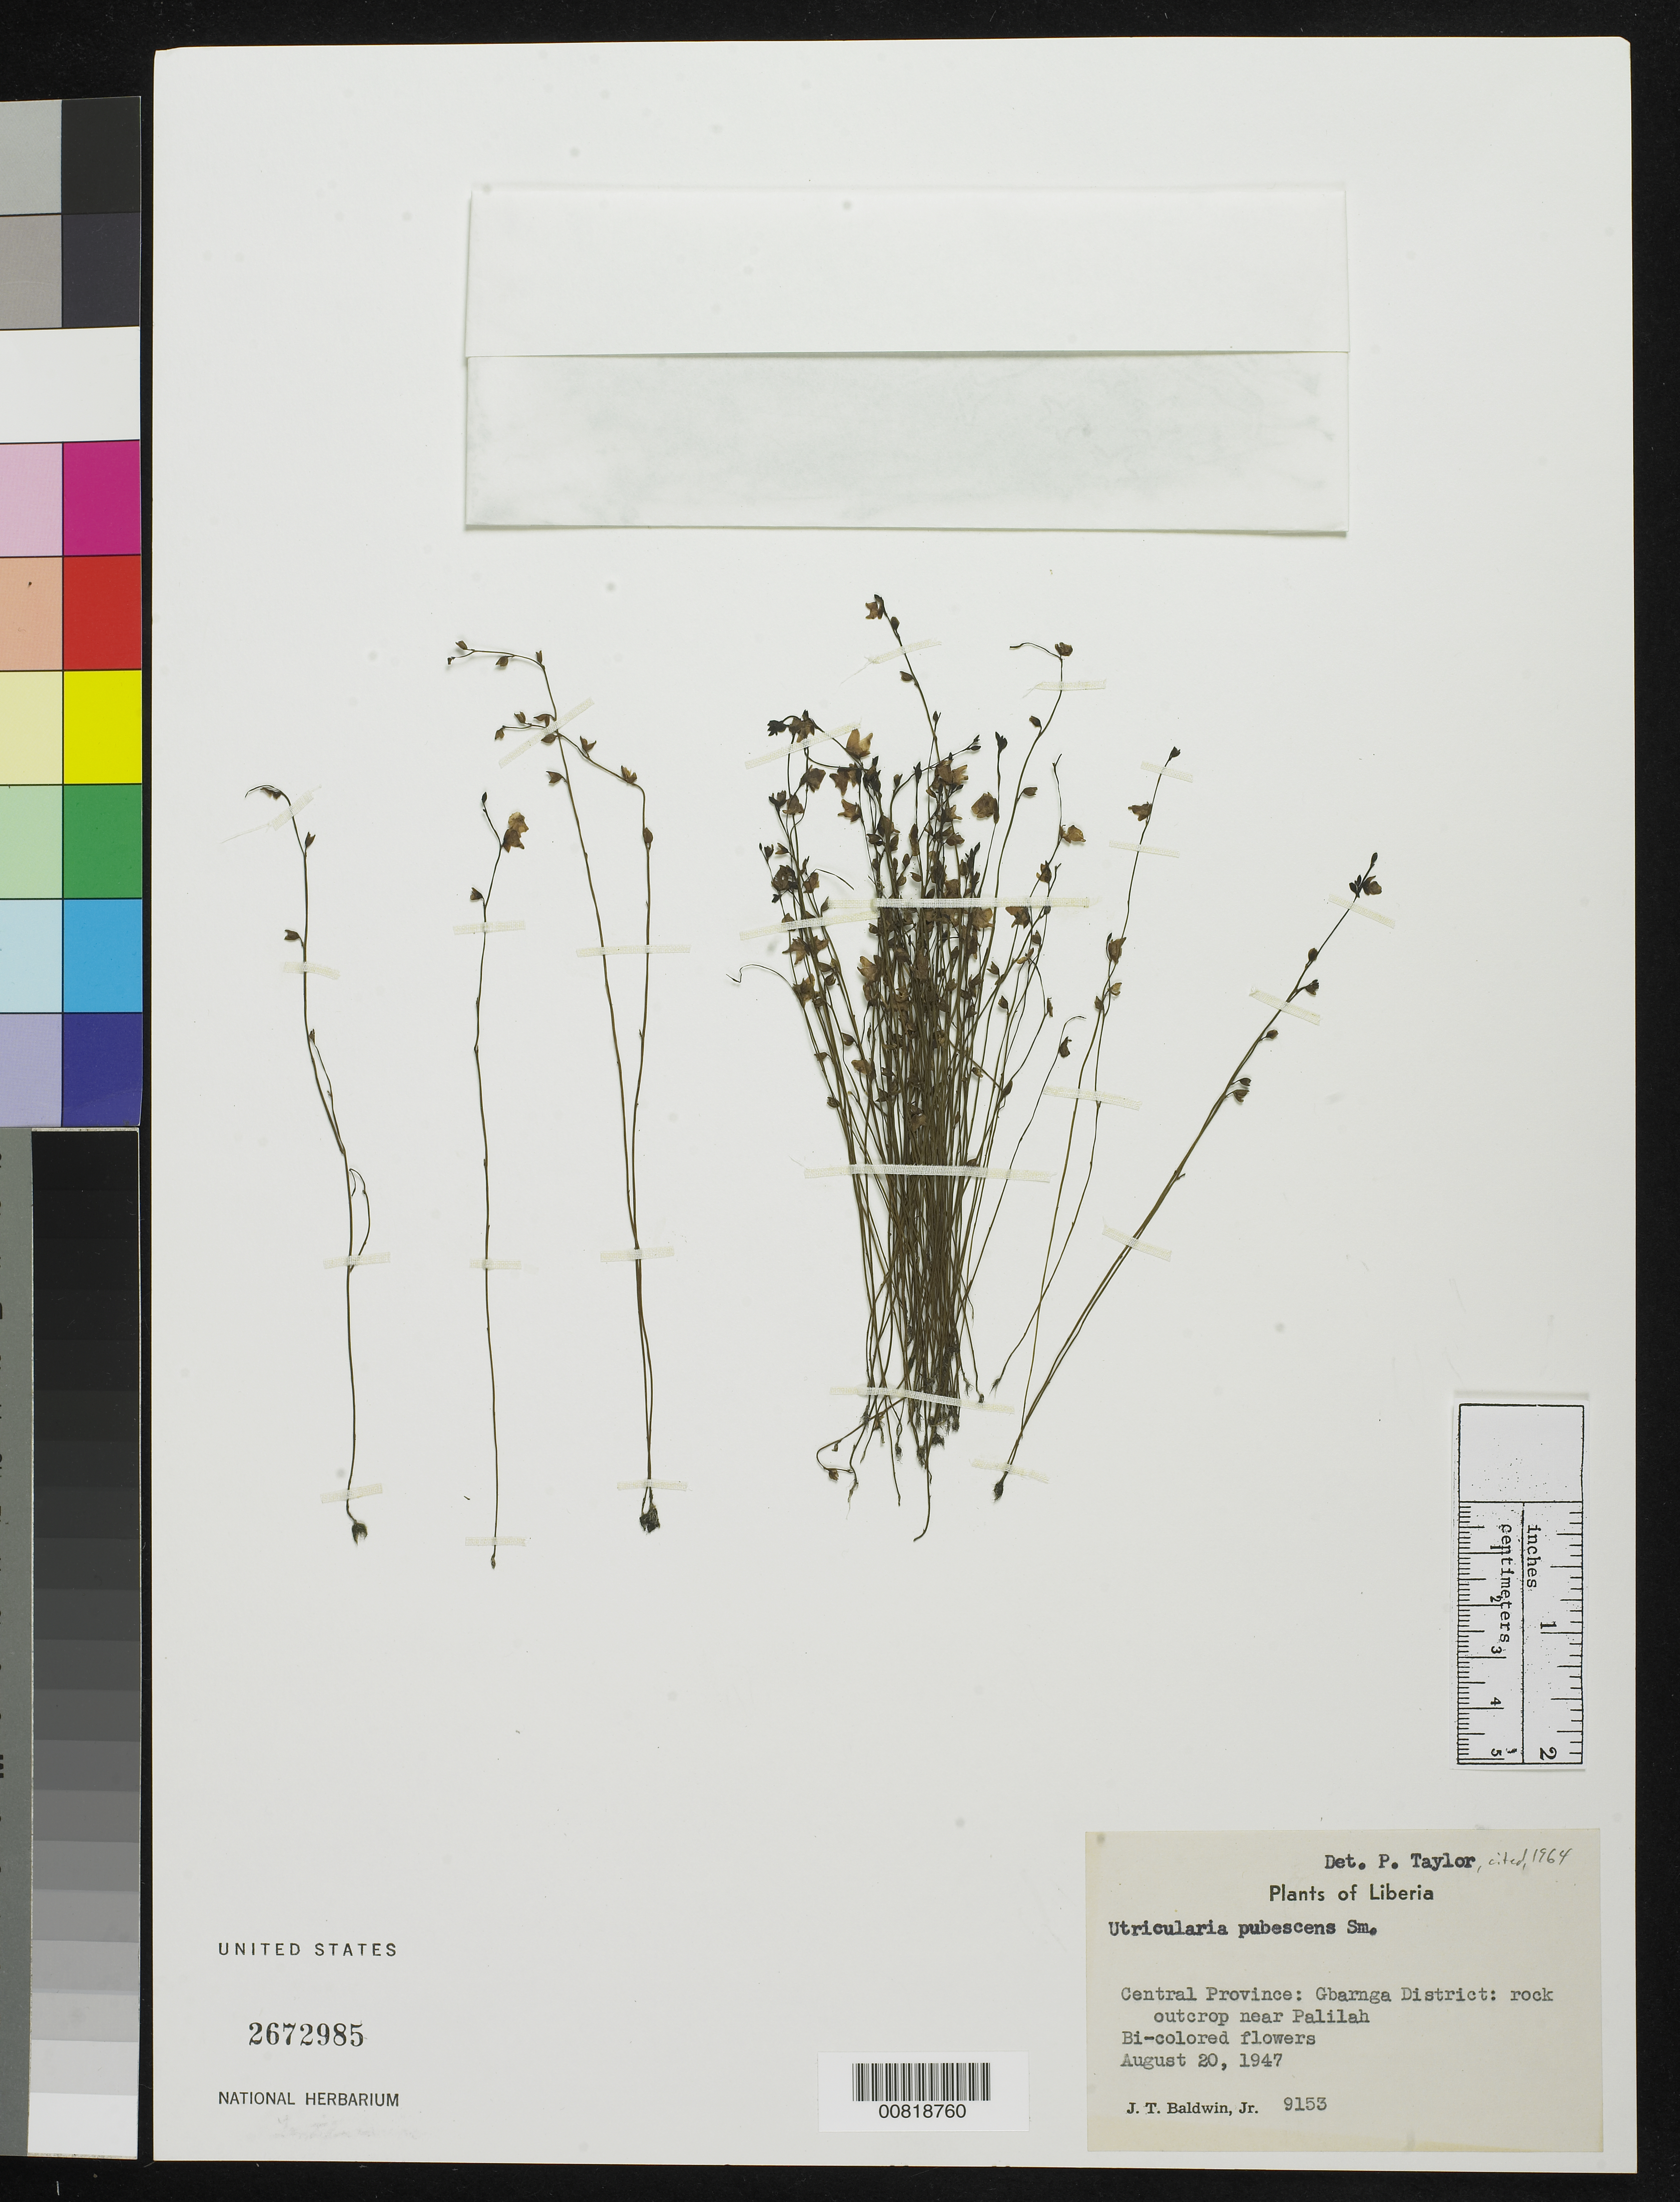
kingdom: Plantae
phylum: Tracheophyta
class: Magnoliopsida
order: Lamiales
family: Lentibulariaceae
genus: Utricularia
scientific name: Utricularia pubescens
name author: Sm.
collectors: J. T. Baldwin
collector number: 9153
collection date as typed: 20 Aug 1947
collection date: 1947-08-20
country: Liberia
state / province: Bong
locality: Central Province: Gbarnga District, near Palilah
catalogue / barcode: US 2672985